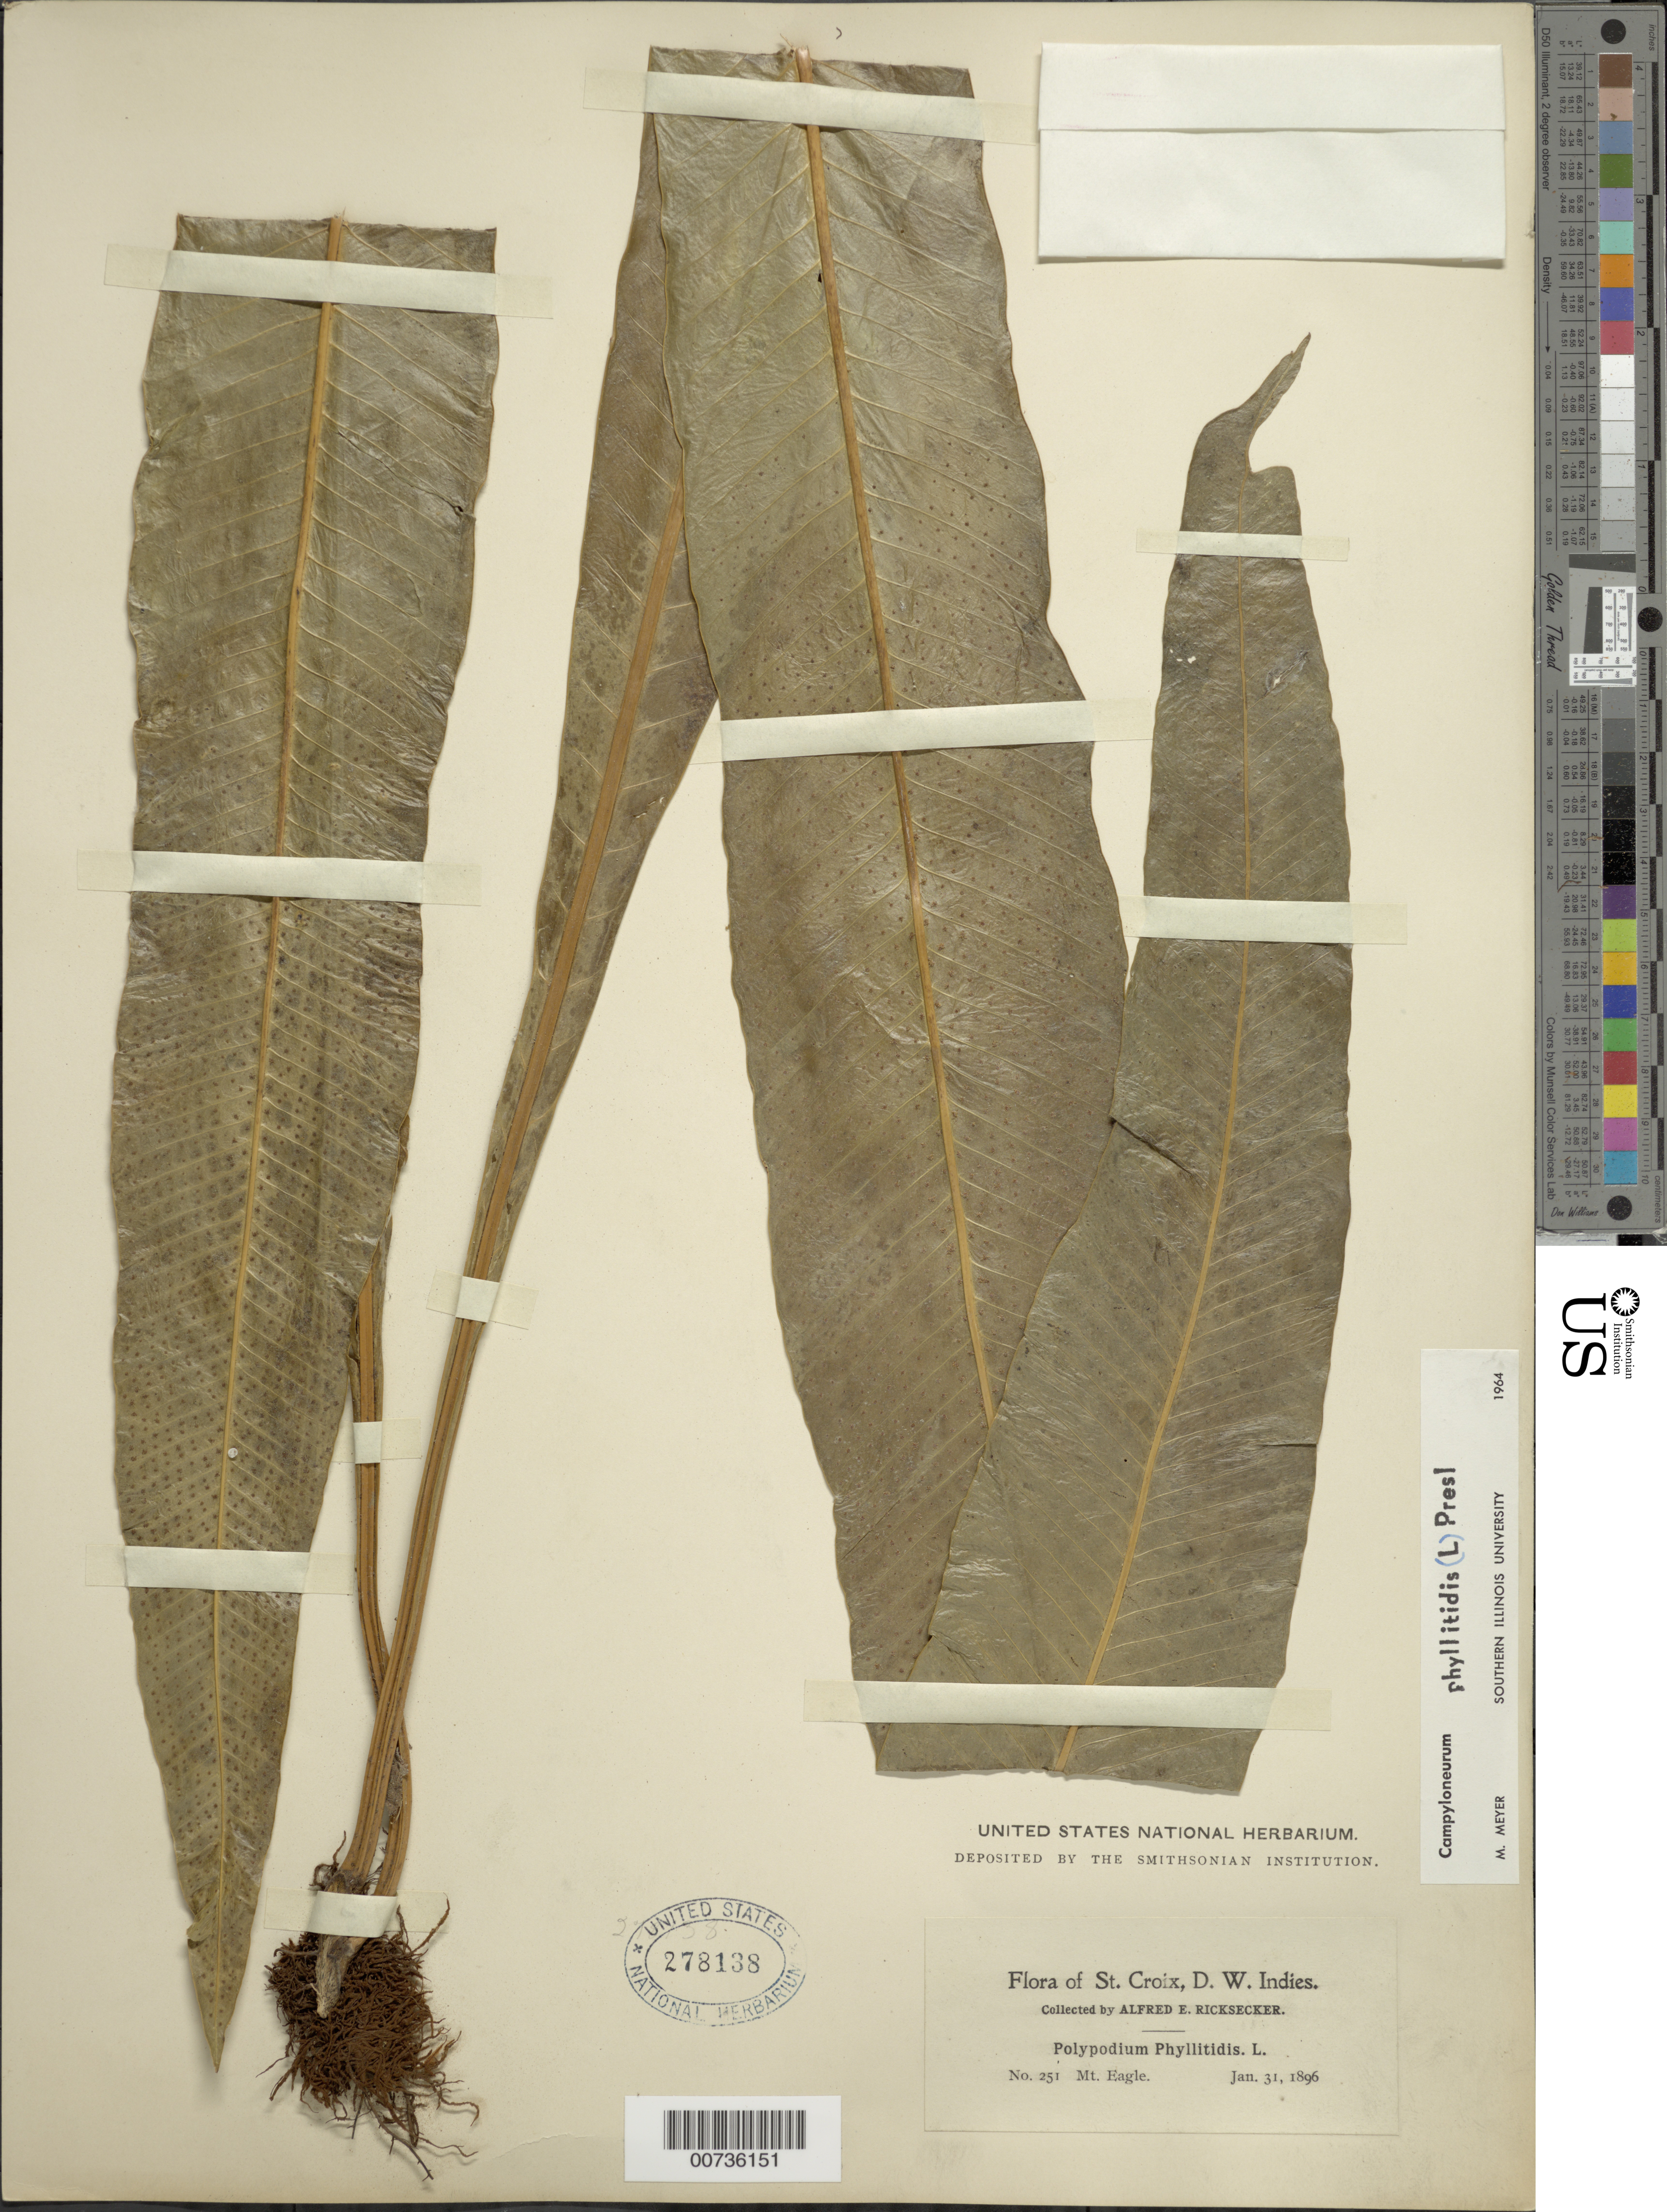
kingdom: Plantae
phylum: Tracheophyta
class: Polypodiopsida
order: Polypodiales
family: Polypodiaceae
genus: Campyloneurum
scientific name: Campyloneurum phyllitidis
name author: (L.) C. Presl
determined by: Meyer, M.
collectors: A. E. Ricksecker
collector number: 251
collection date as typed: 31 Jan 1896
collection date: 1896-01-31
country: U.S. Virgin Islands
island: St. Croix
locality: Mt. Eagle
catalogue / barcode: US 278138